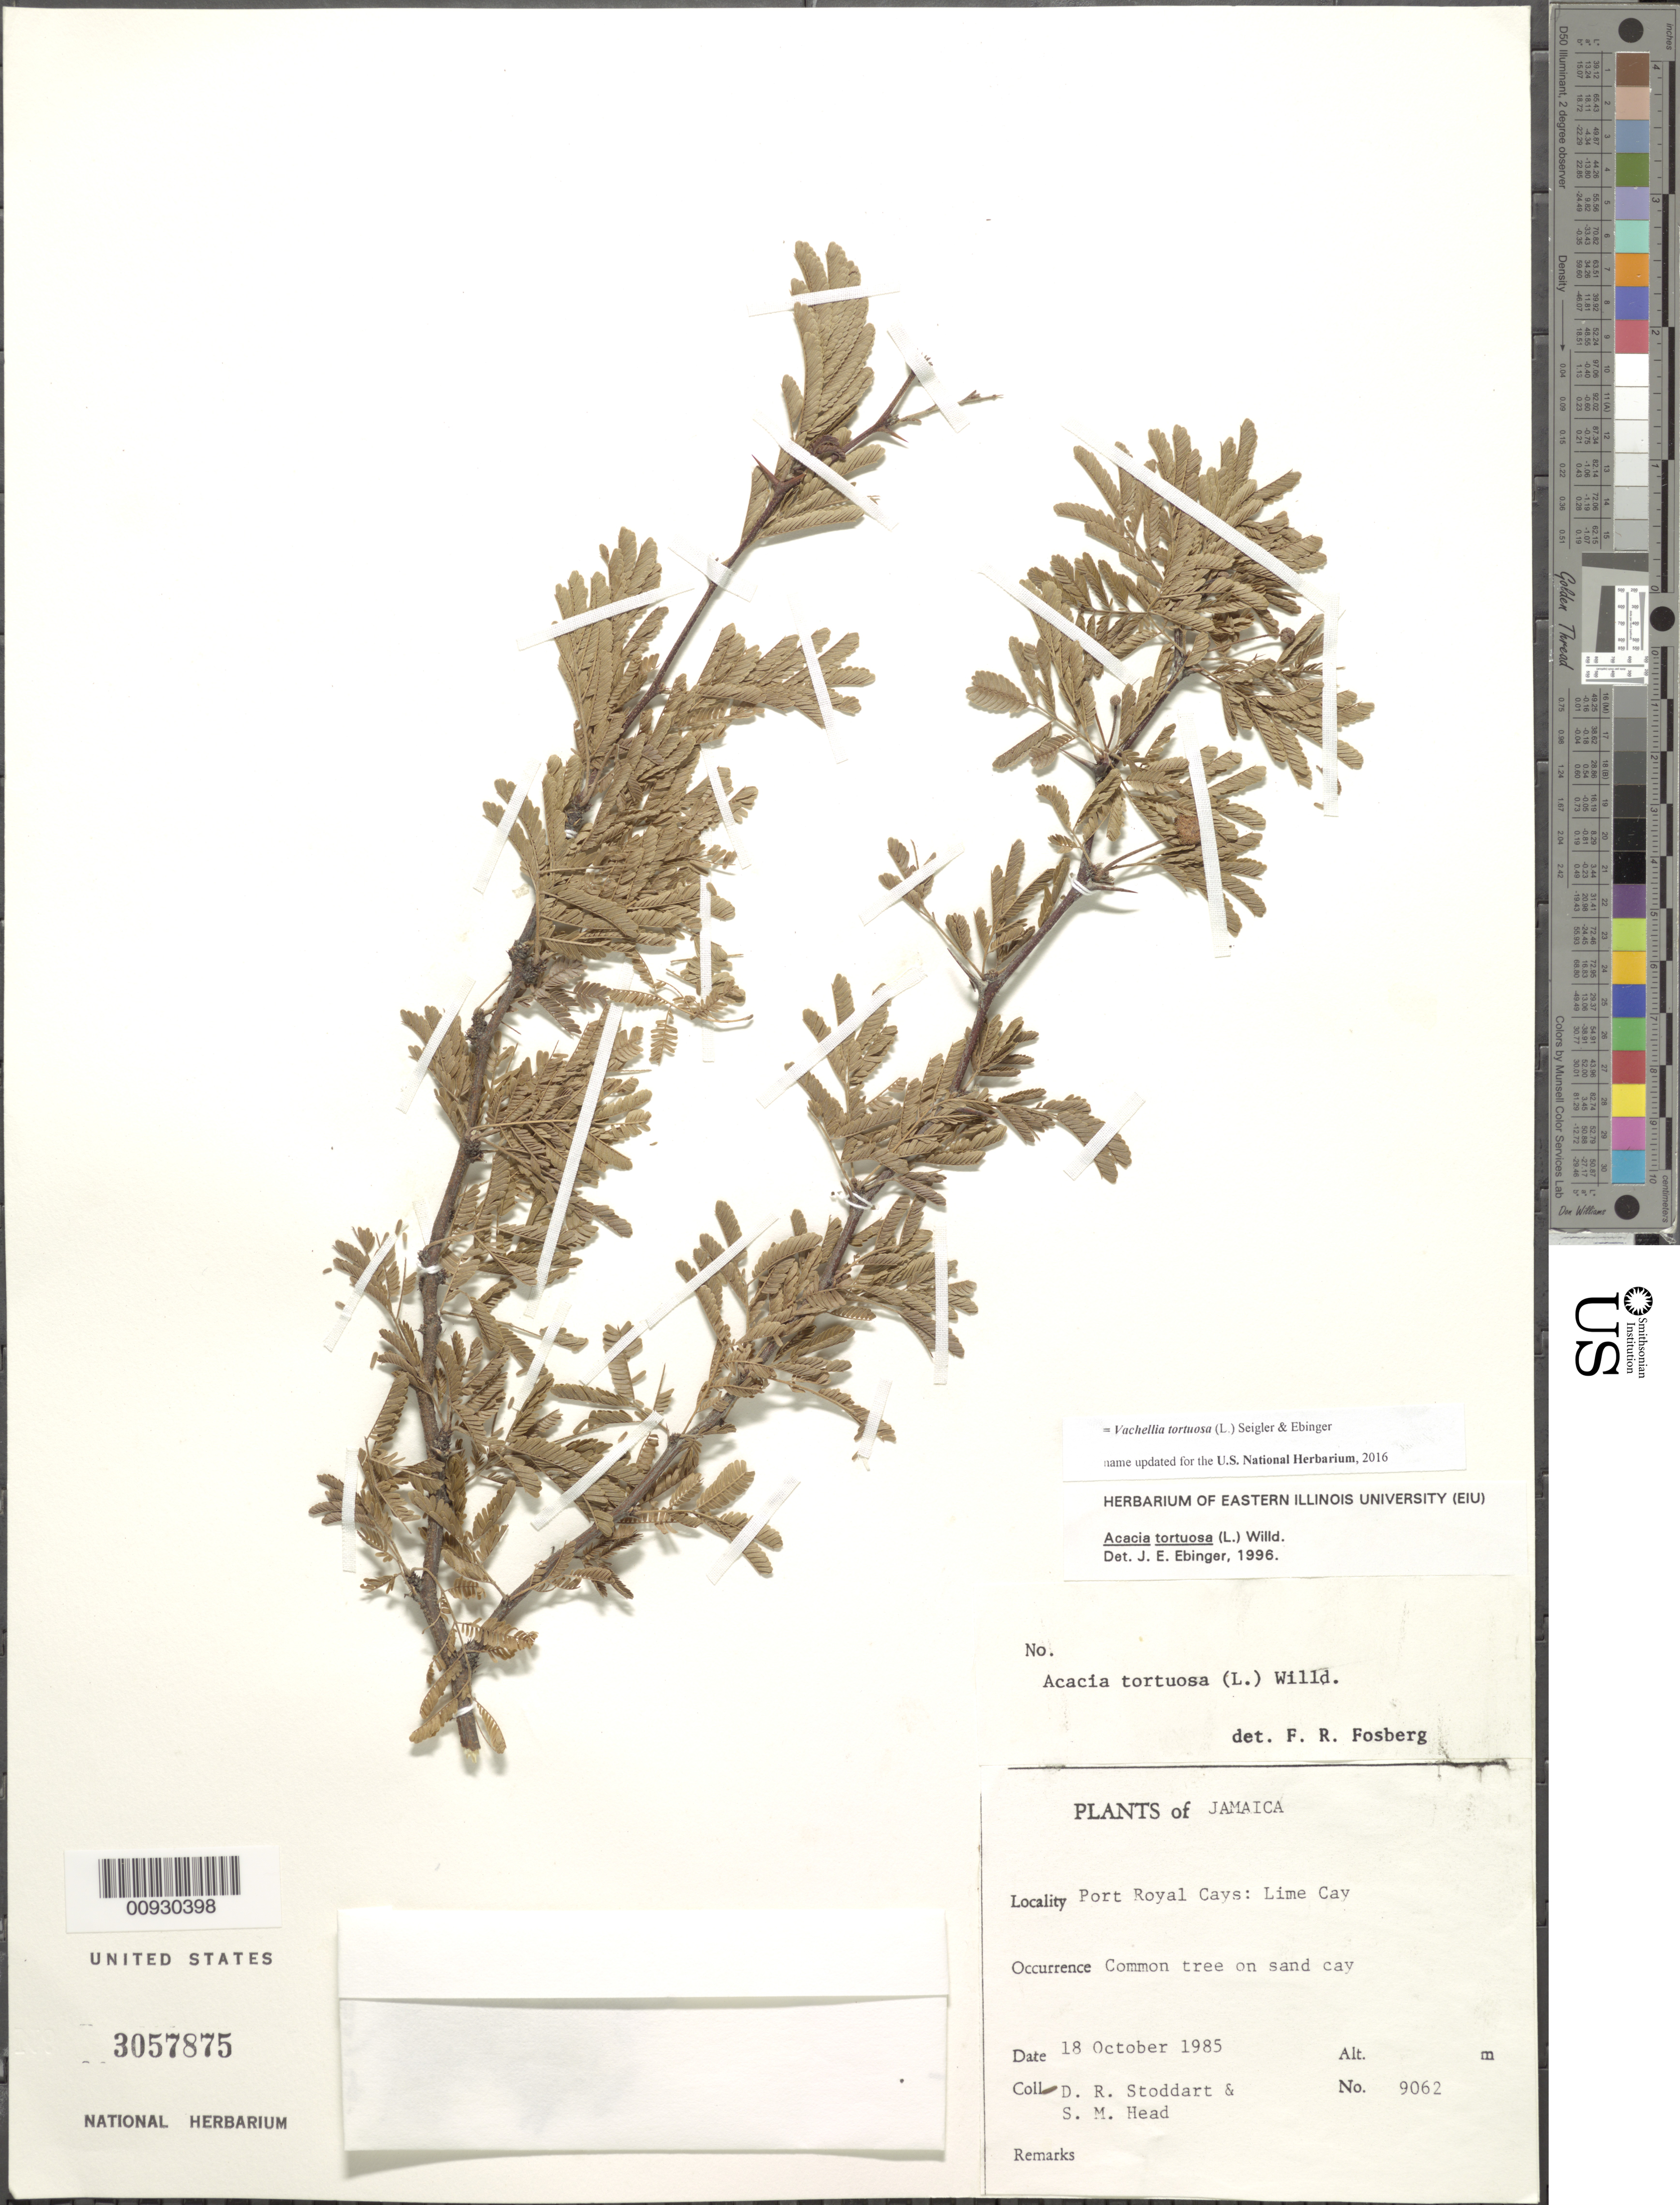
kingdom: Plantae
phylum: Tracheophyta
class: Magnoliopsida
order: Fabales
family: Fabaceae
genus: Vachellia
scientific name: Vachellia tortuosa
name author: (L.) Seigler & Ebinger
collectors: D. R. Stoddart & S. Head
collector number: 9062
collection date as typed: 18 Oct 1985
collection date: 1985-10-18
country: Jamaica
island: Jamaica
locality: Port Royal Cays: Lime Cay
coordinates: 0 N, 0 E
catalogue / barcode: US 3057875